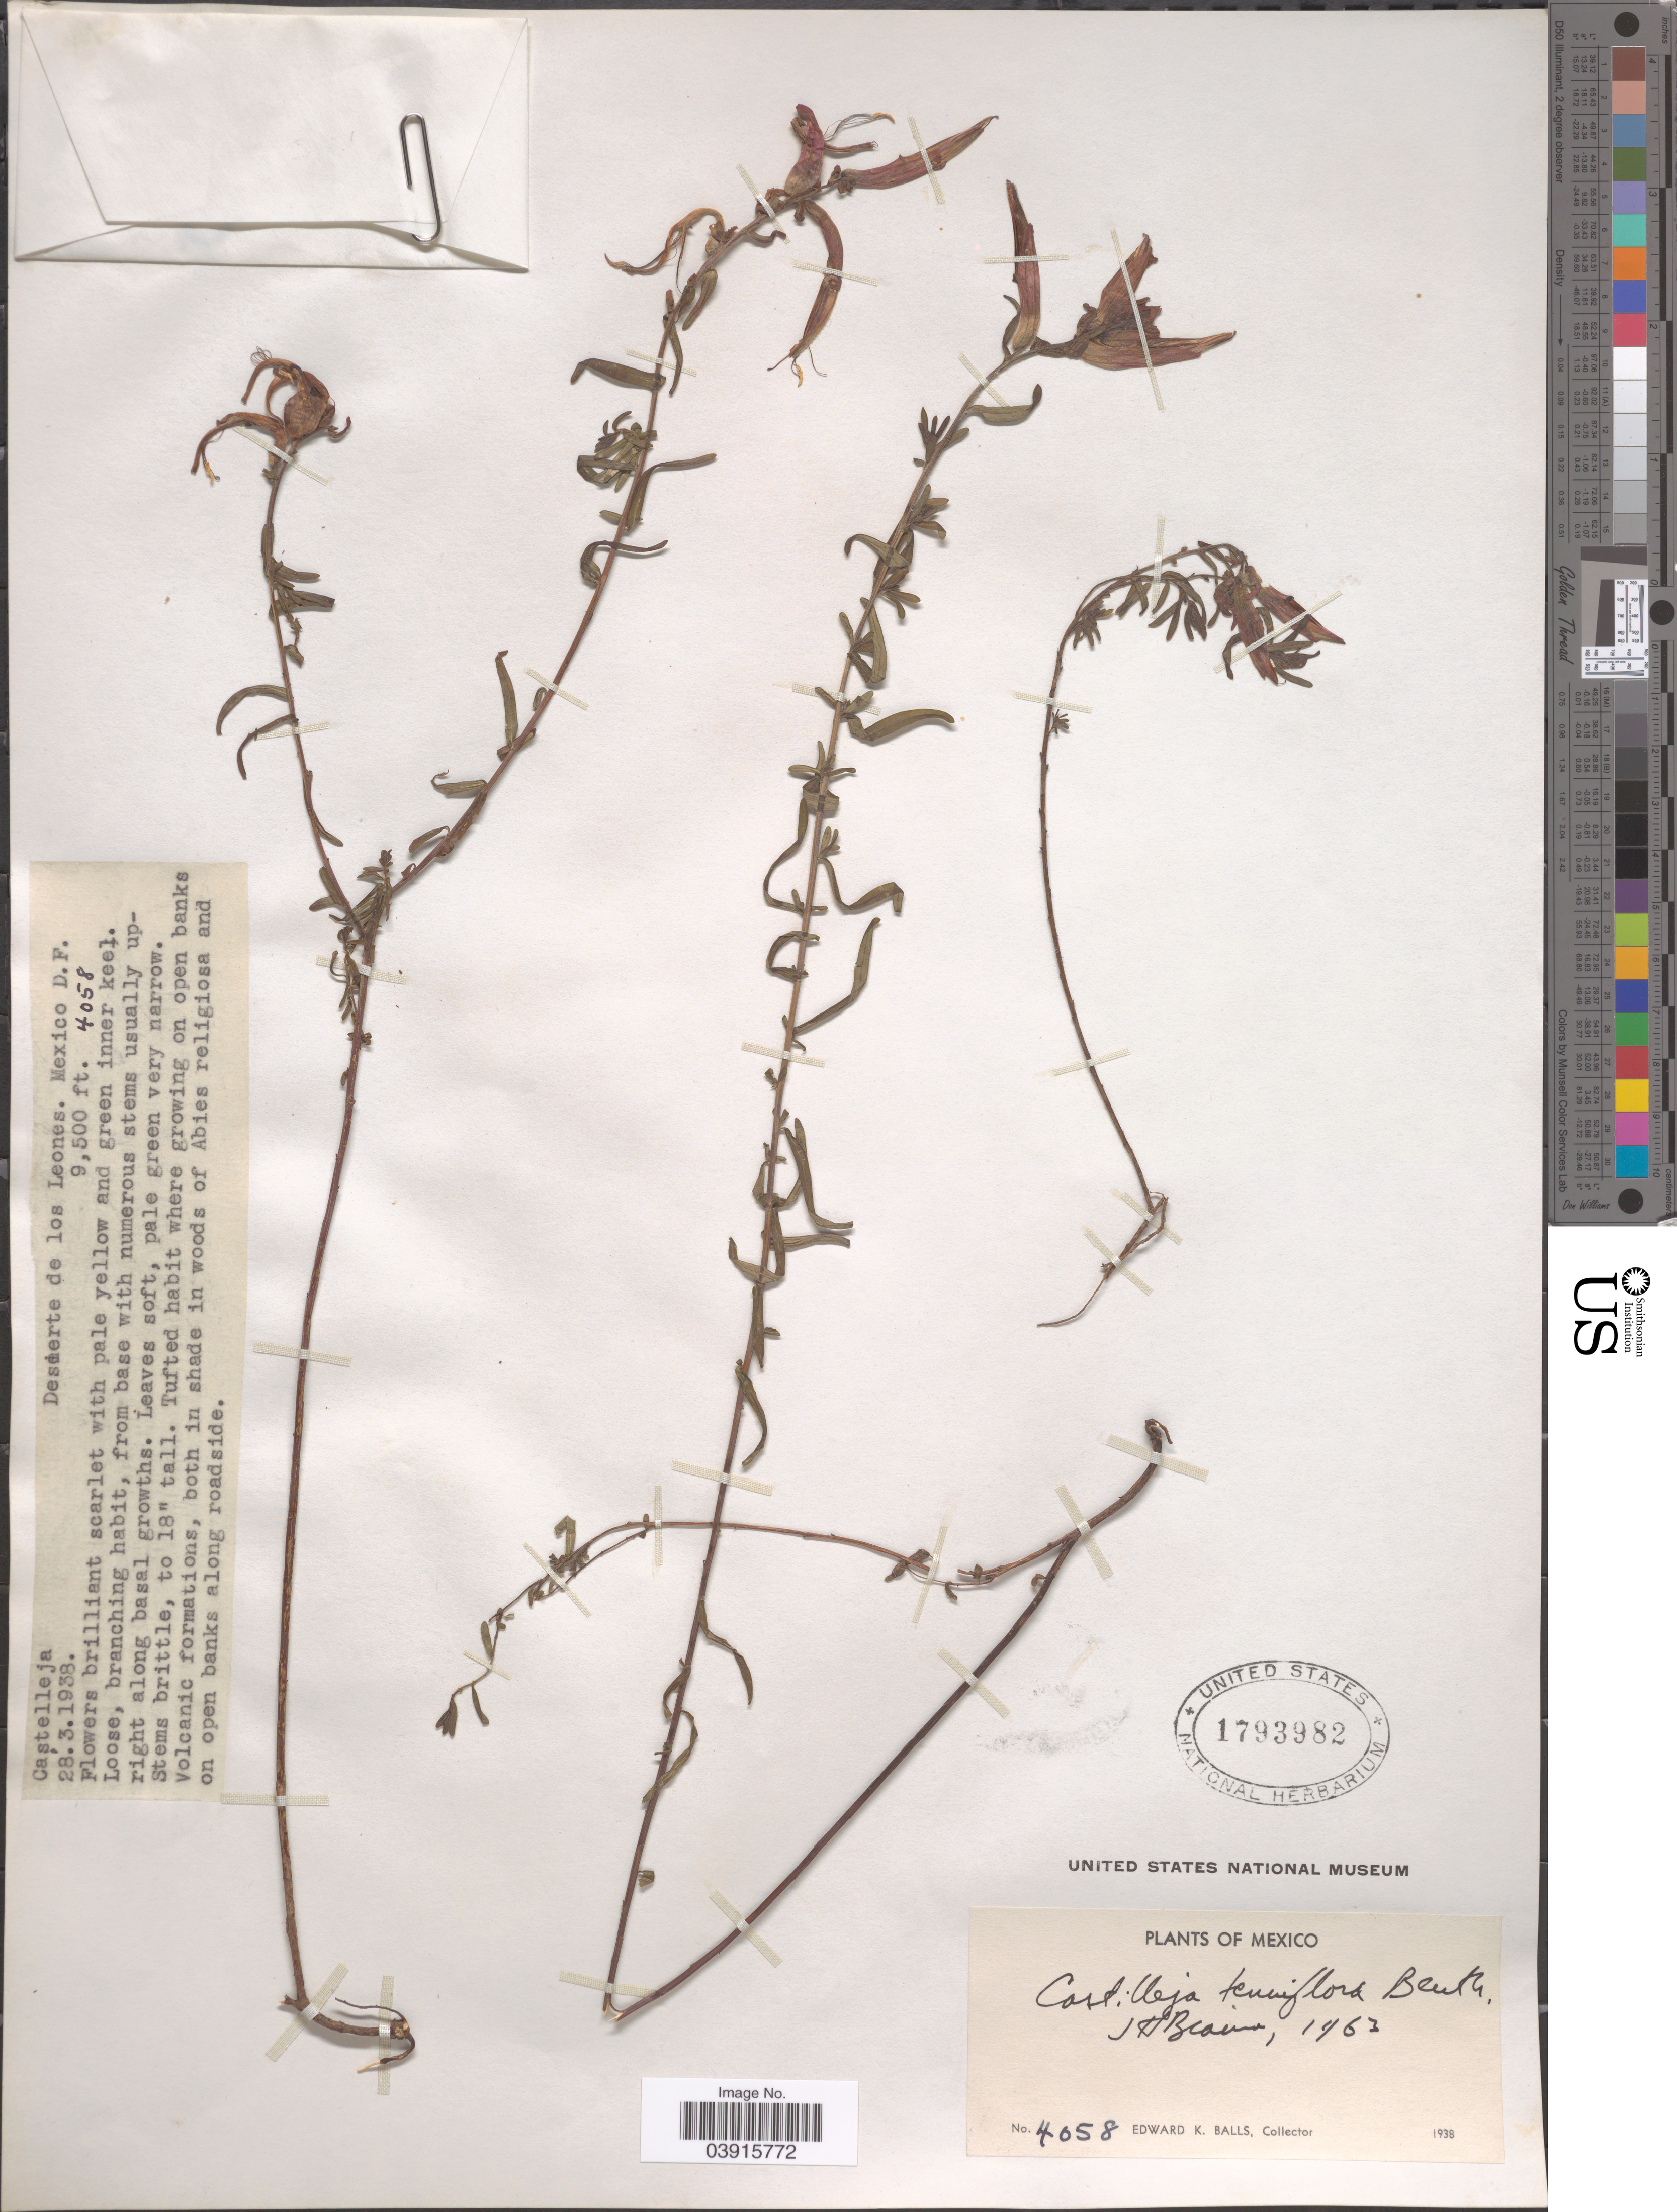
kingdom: Plantae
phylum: Tracheophyta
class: Magnoliopsida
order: Lamiales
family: Orobanchaceae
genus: Castilleja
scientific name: Castilleja tenuiflora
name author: Benth.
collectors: E. K. Balls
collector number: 4058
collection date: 1938-03-28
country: Mexico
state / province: Distrito Federal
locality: Desierte de los Leones.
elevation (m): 2896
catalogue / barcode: US 1793982